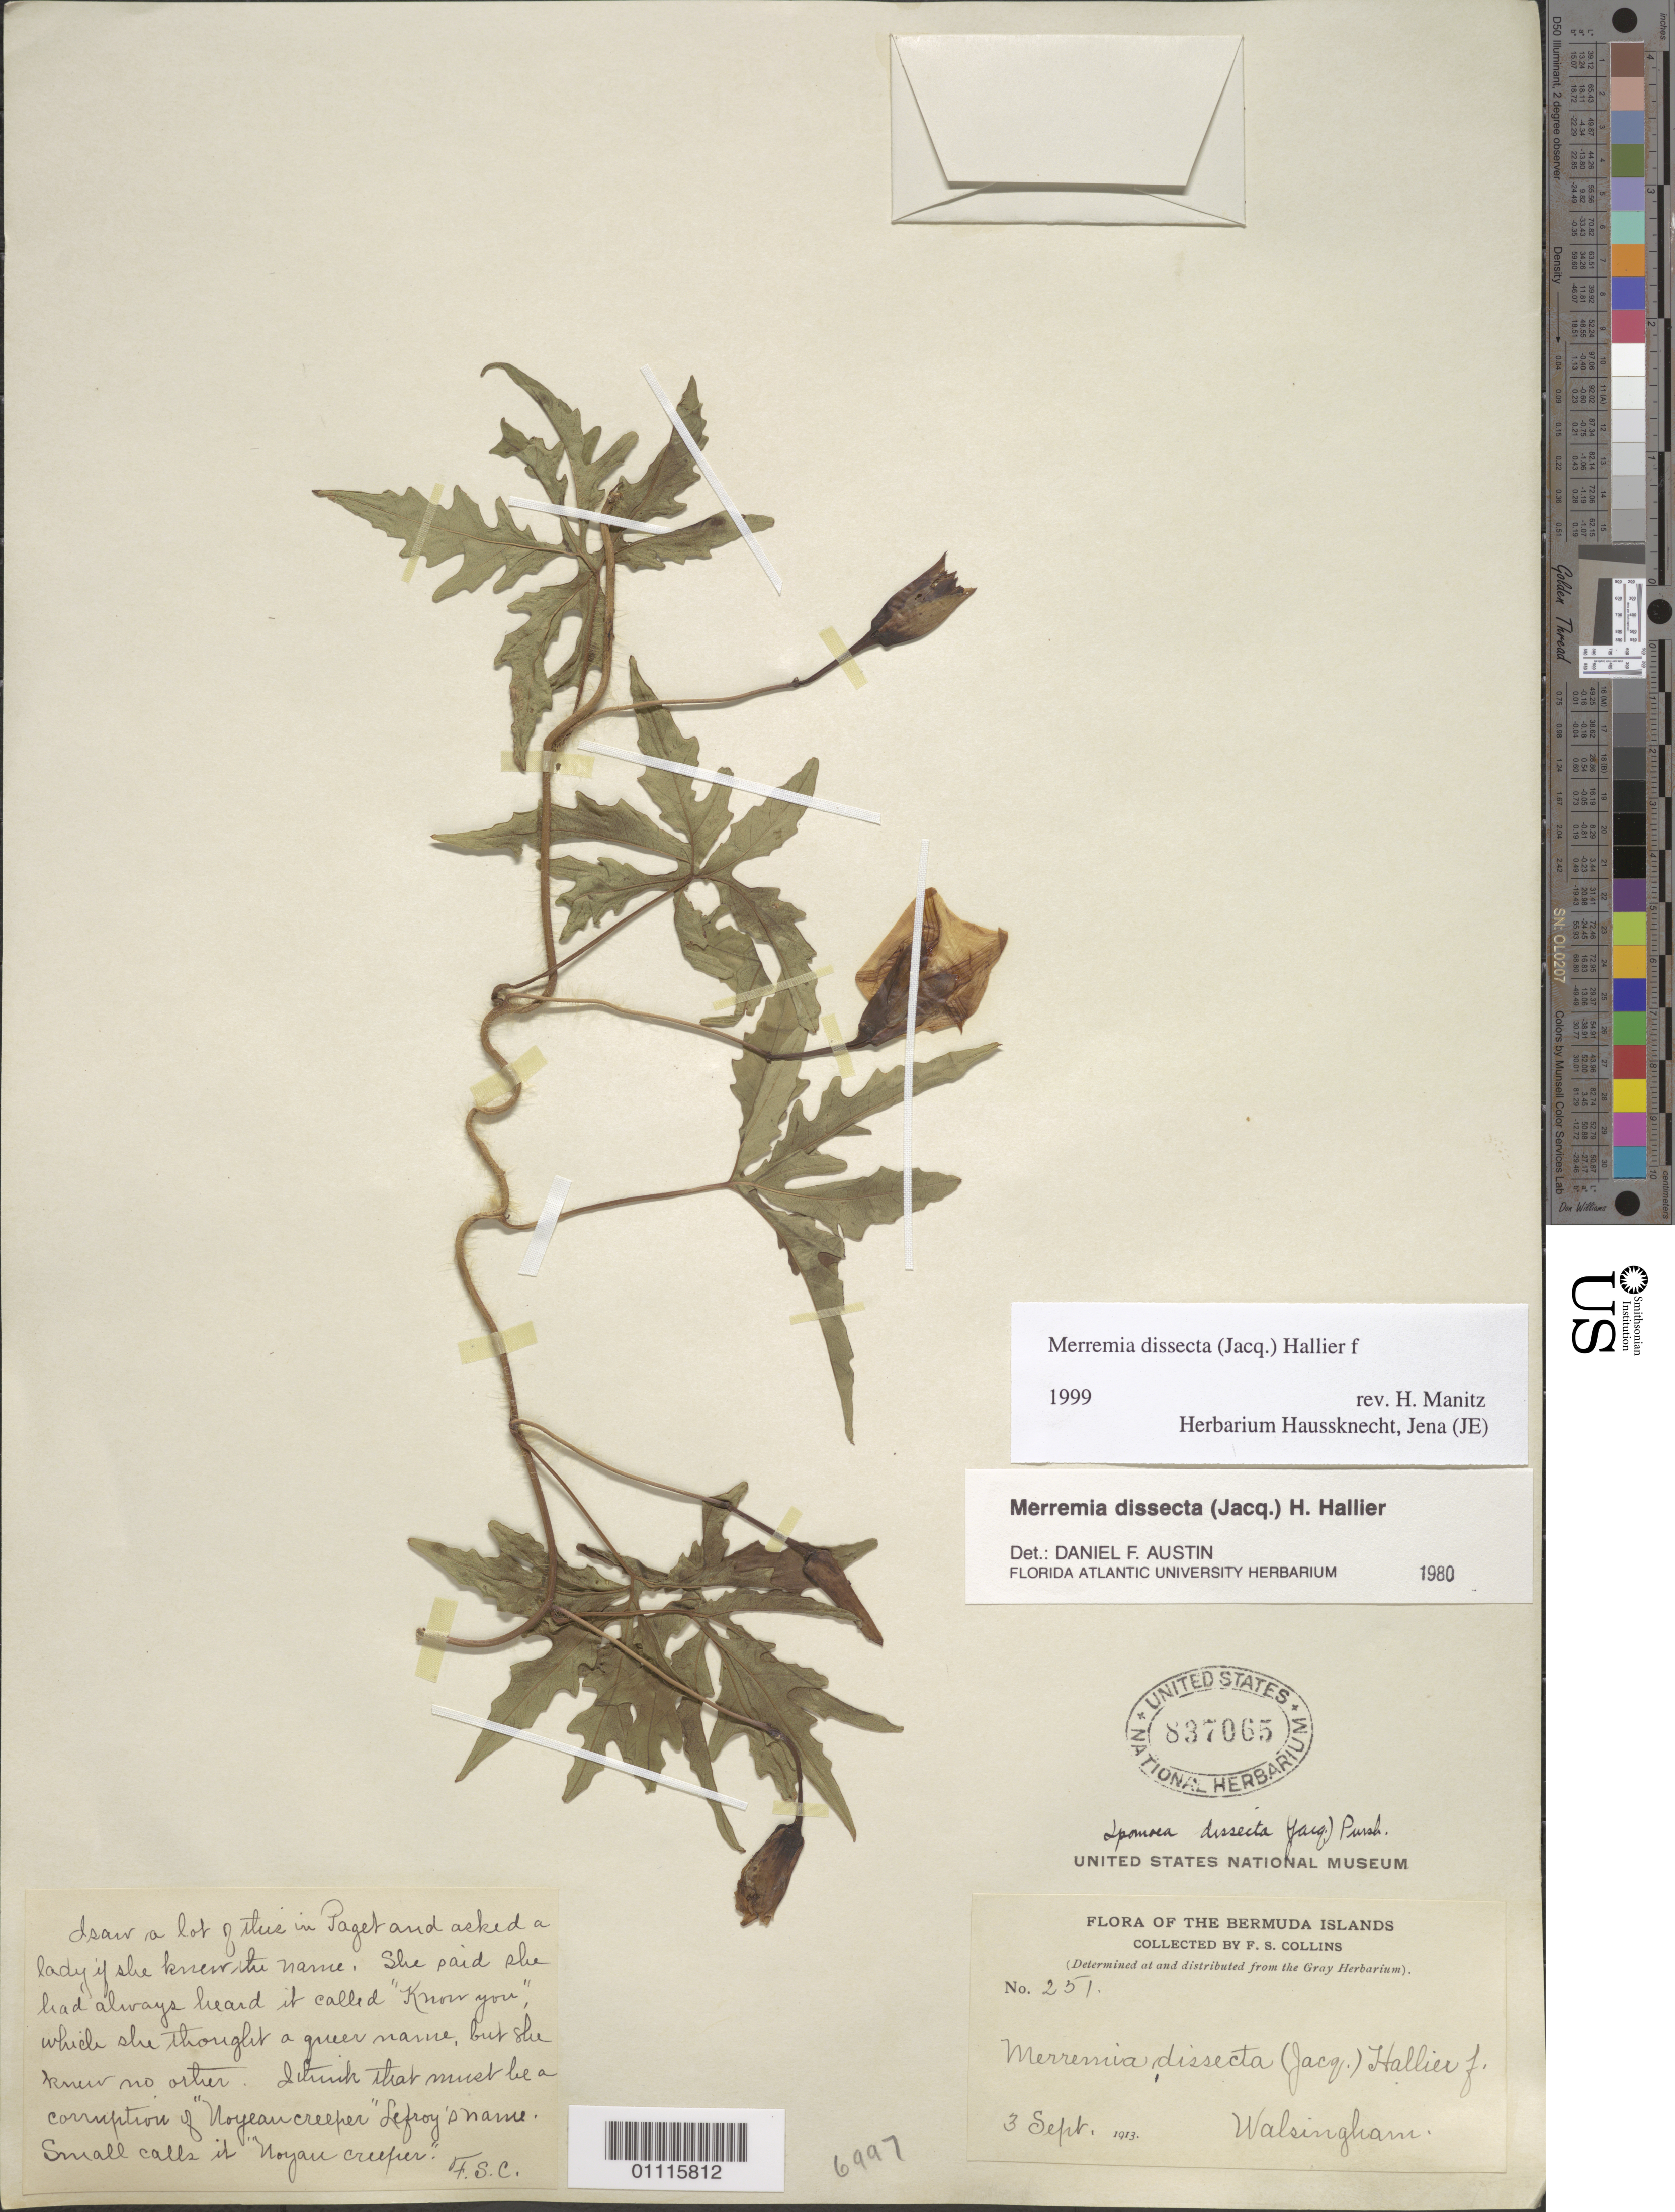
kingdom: Plantae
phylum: Tracheophyta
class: Magnoliopsida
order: Solanales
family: Convolvulaceae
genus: Distimake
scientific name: Distimake dissectus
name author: (Jacq.) A. R. Simões & Staples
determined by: Strong, Mark T., (BOT), Smithsonian Institution - National Museum of Natural History (UNITED STATES)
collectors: F. Collins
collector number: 251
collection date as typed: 03 Sep 1913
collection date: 1913-09-03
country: Bermuda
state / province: Hamilton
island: Bermuda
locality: Walsingham.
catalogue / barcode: US 837065